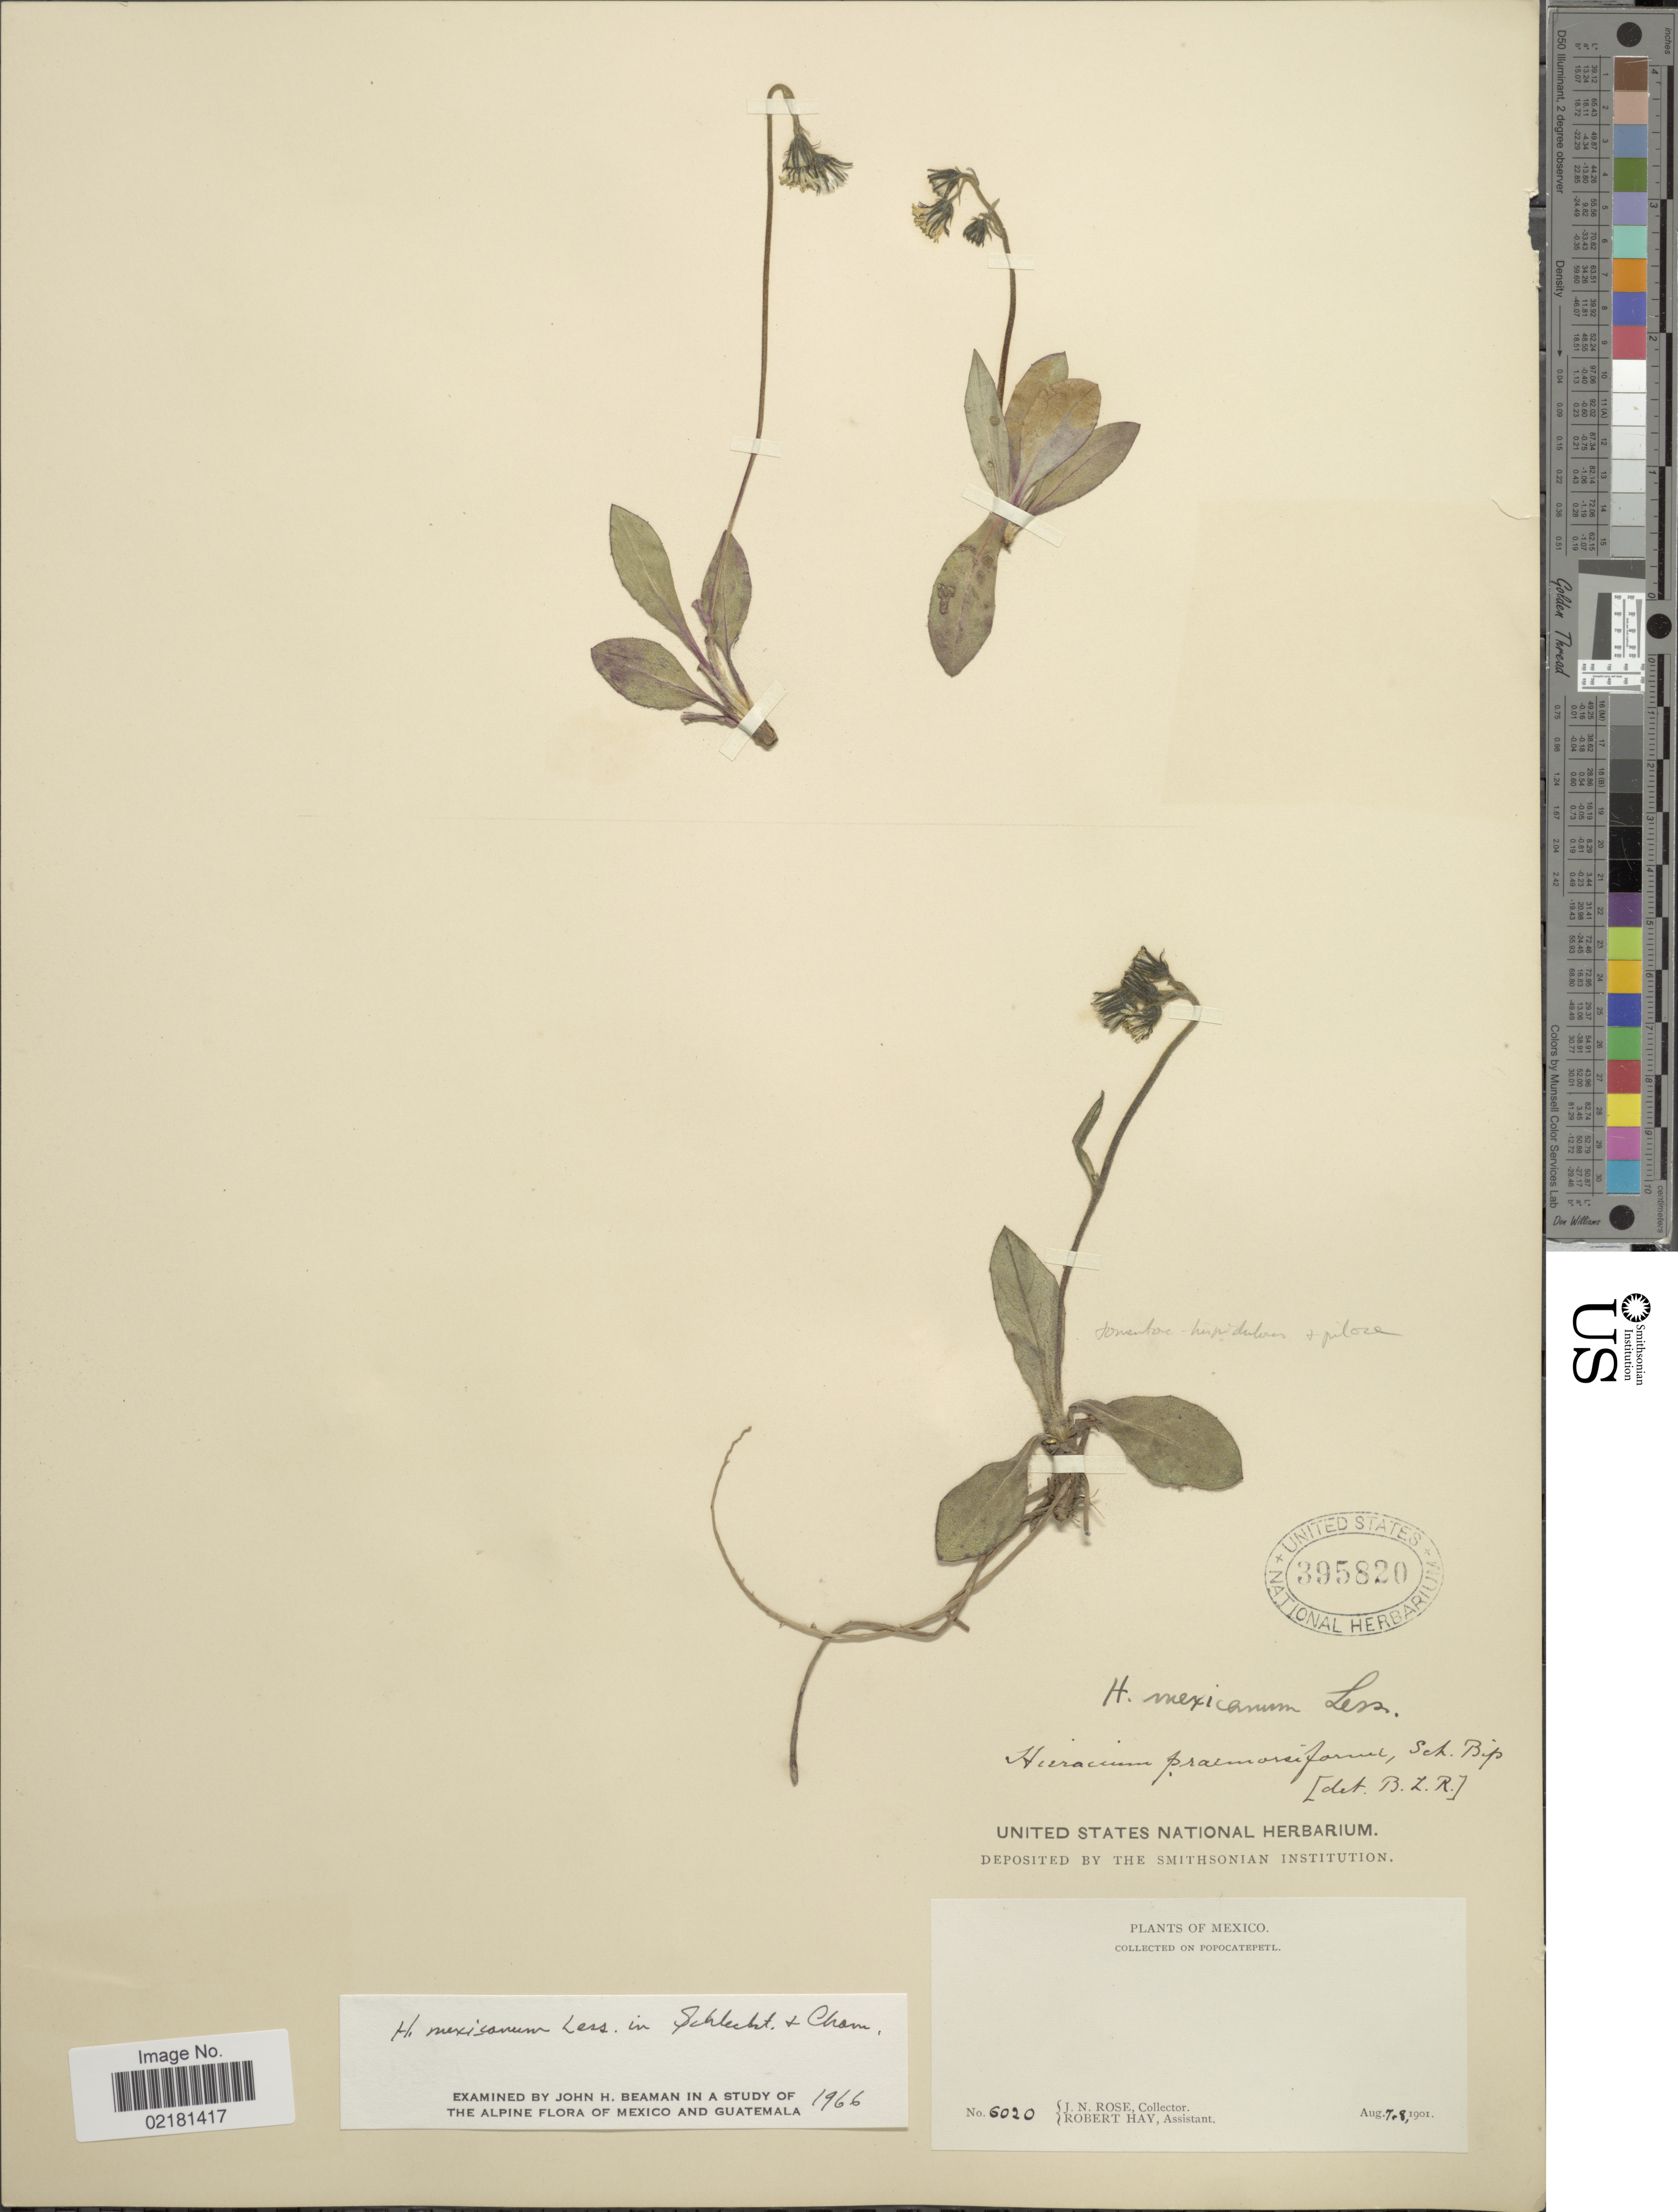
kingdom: Plantae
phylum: Tracheophyta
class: Magnoliopsida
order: Asterales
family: Asteraceae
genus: Hieracium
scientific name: Hieracium mexicanum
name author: Less.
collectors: J. N. Rose & R. Hay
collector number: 6020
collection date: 1901-08-07/1901-08-08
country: Mexico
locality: On Popocatepetl.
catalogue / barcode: US 395820